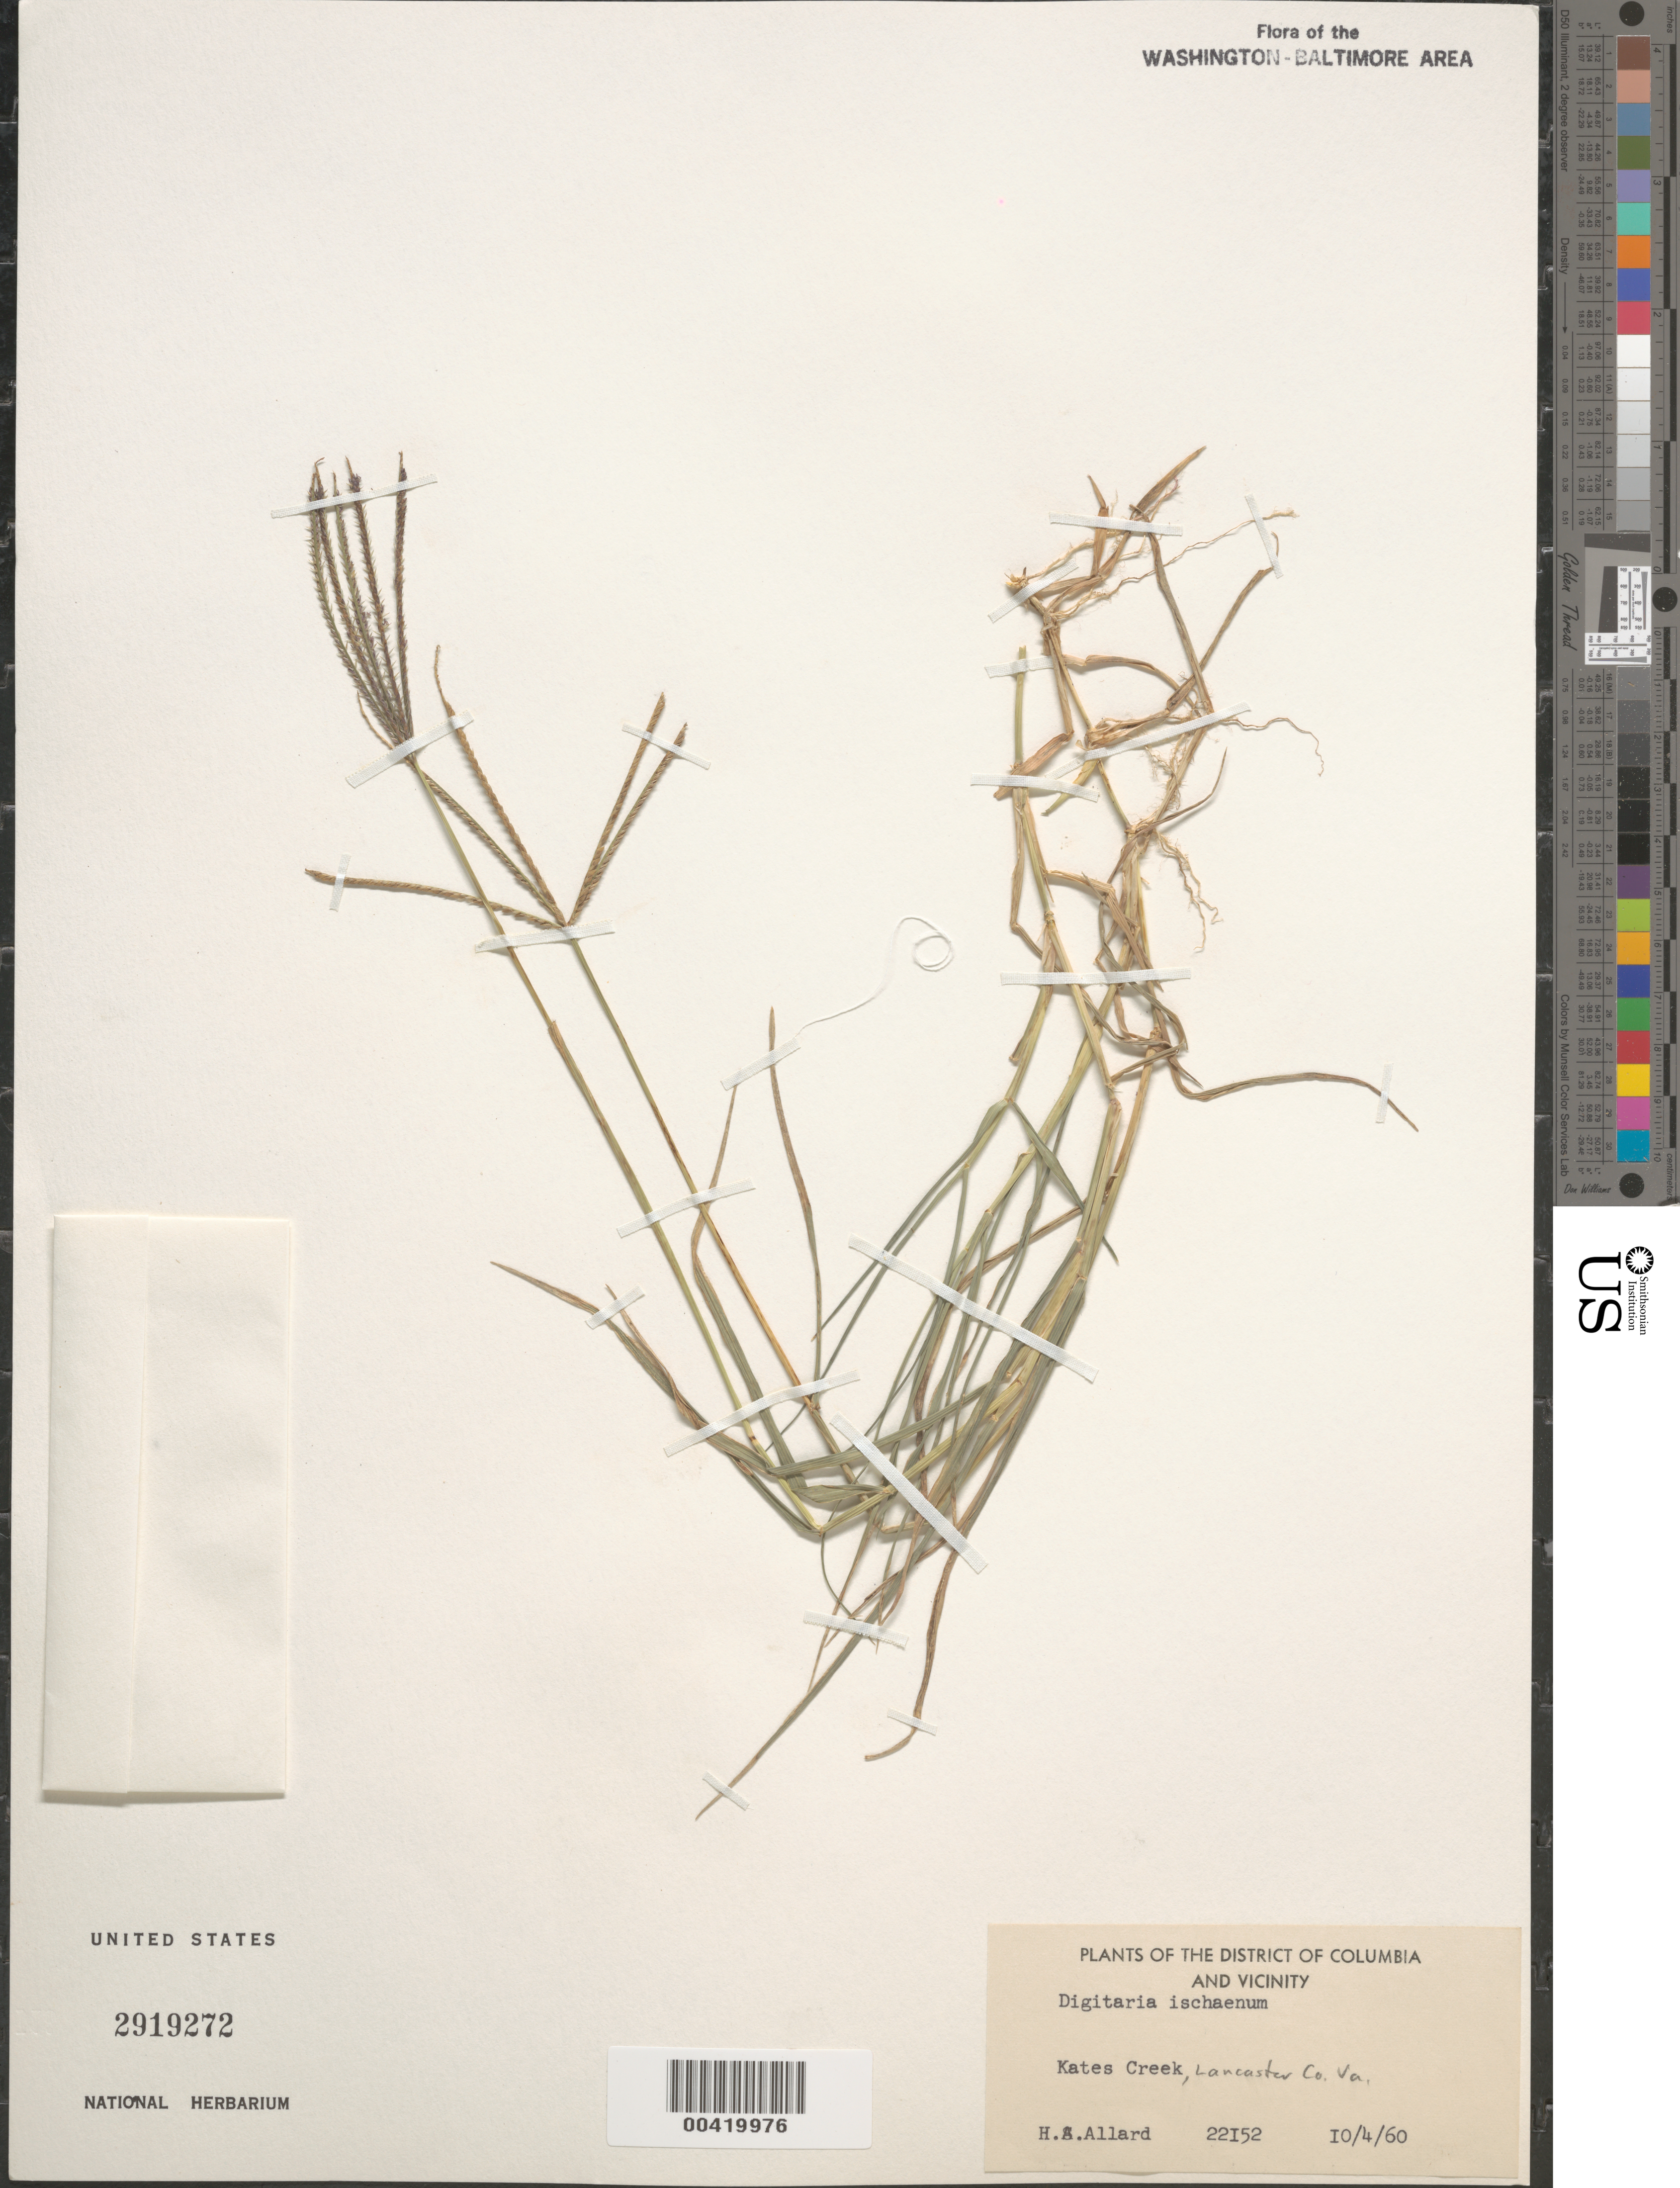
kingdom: Plantae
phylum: Tracheophyta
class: Liliopsida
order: Poales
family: Poaceae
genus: Digitaria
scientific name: Digitaria ischaemum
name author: (Schreber) Schreber ex Muhl.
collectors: H. A. Allard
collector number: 22152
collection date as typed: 04 Oct 1960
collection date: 1960-10-04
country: United States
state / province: Virginia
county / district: Lancaster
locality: Kates Creek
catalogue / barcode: US 2919272